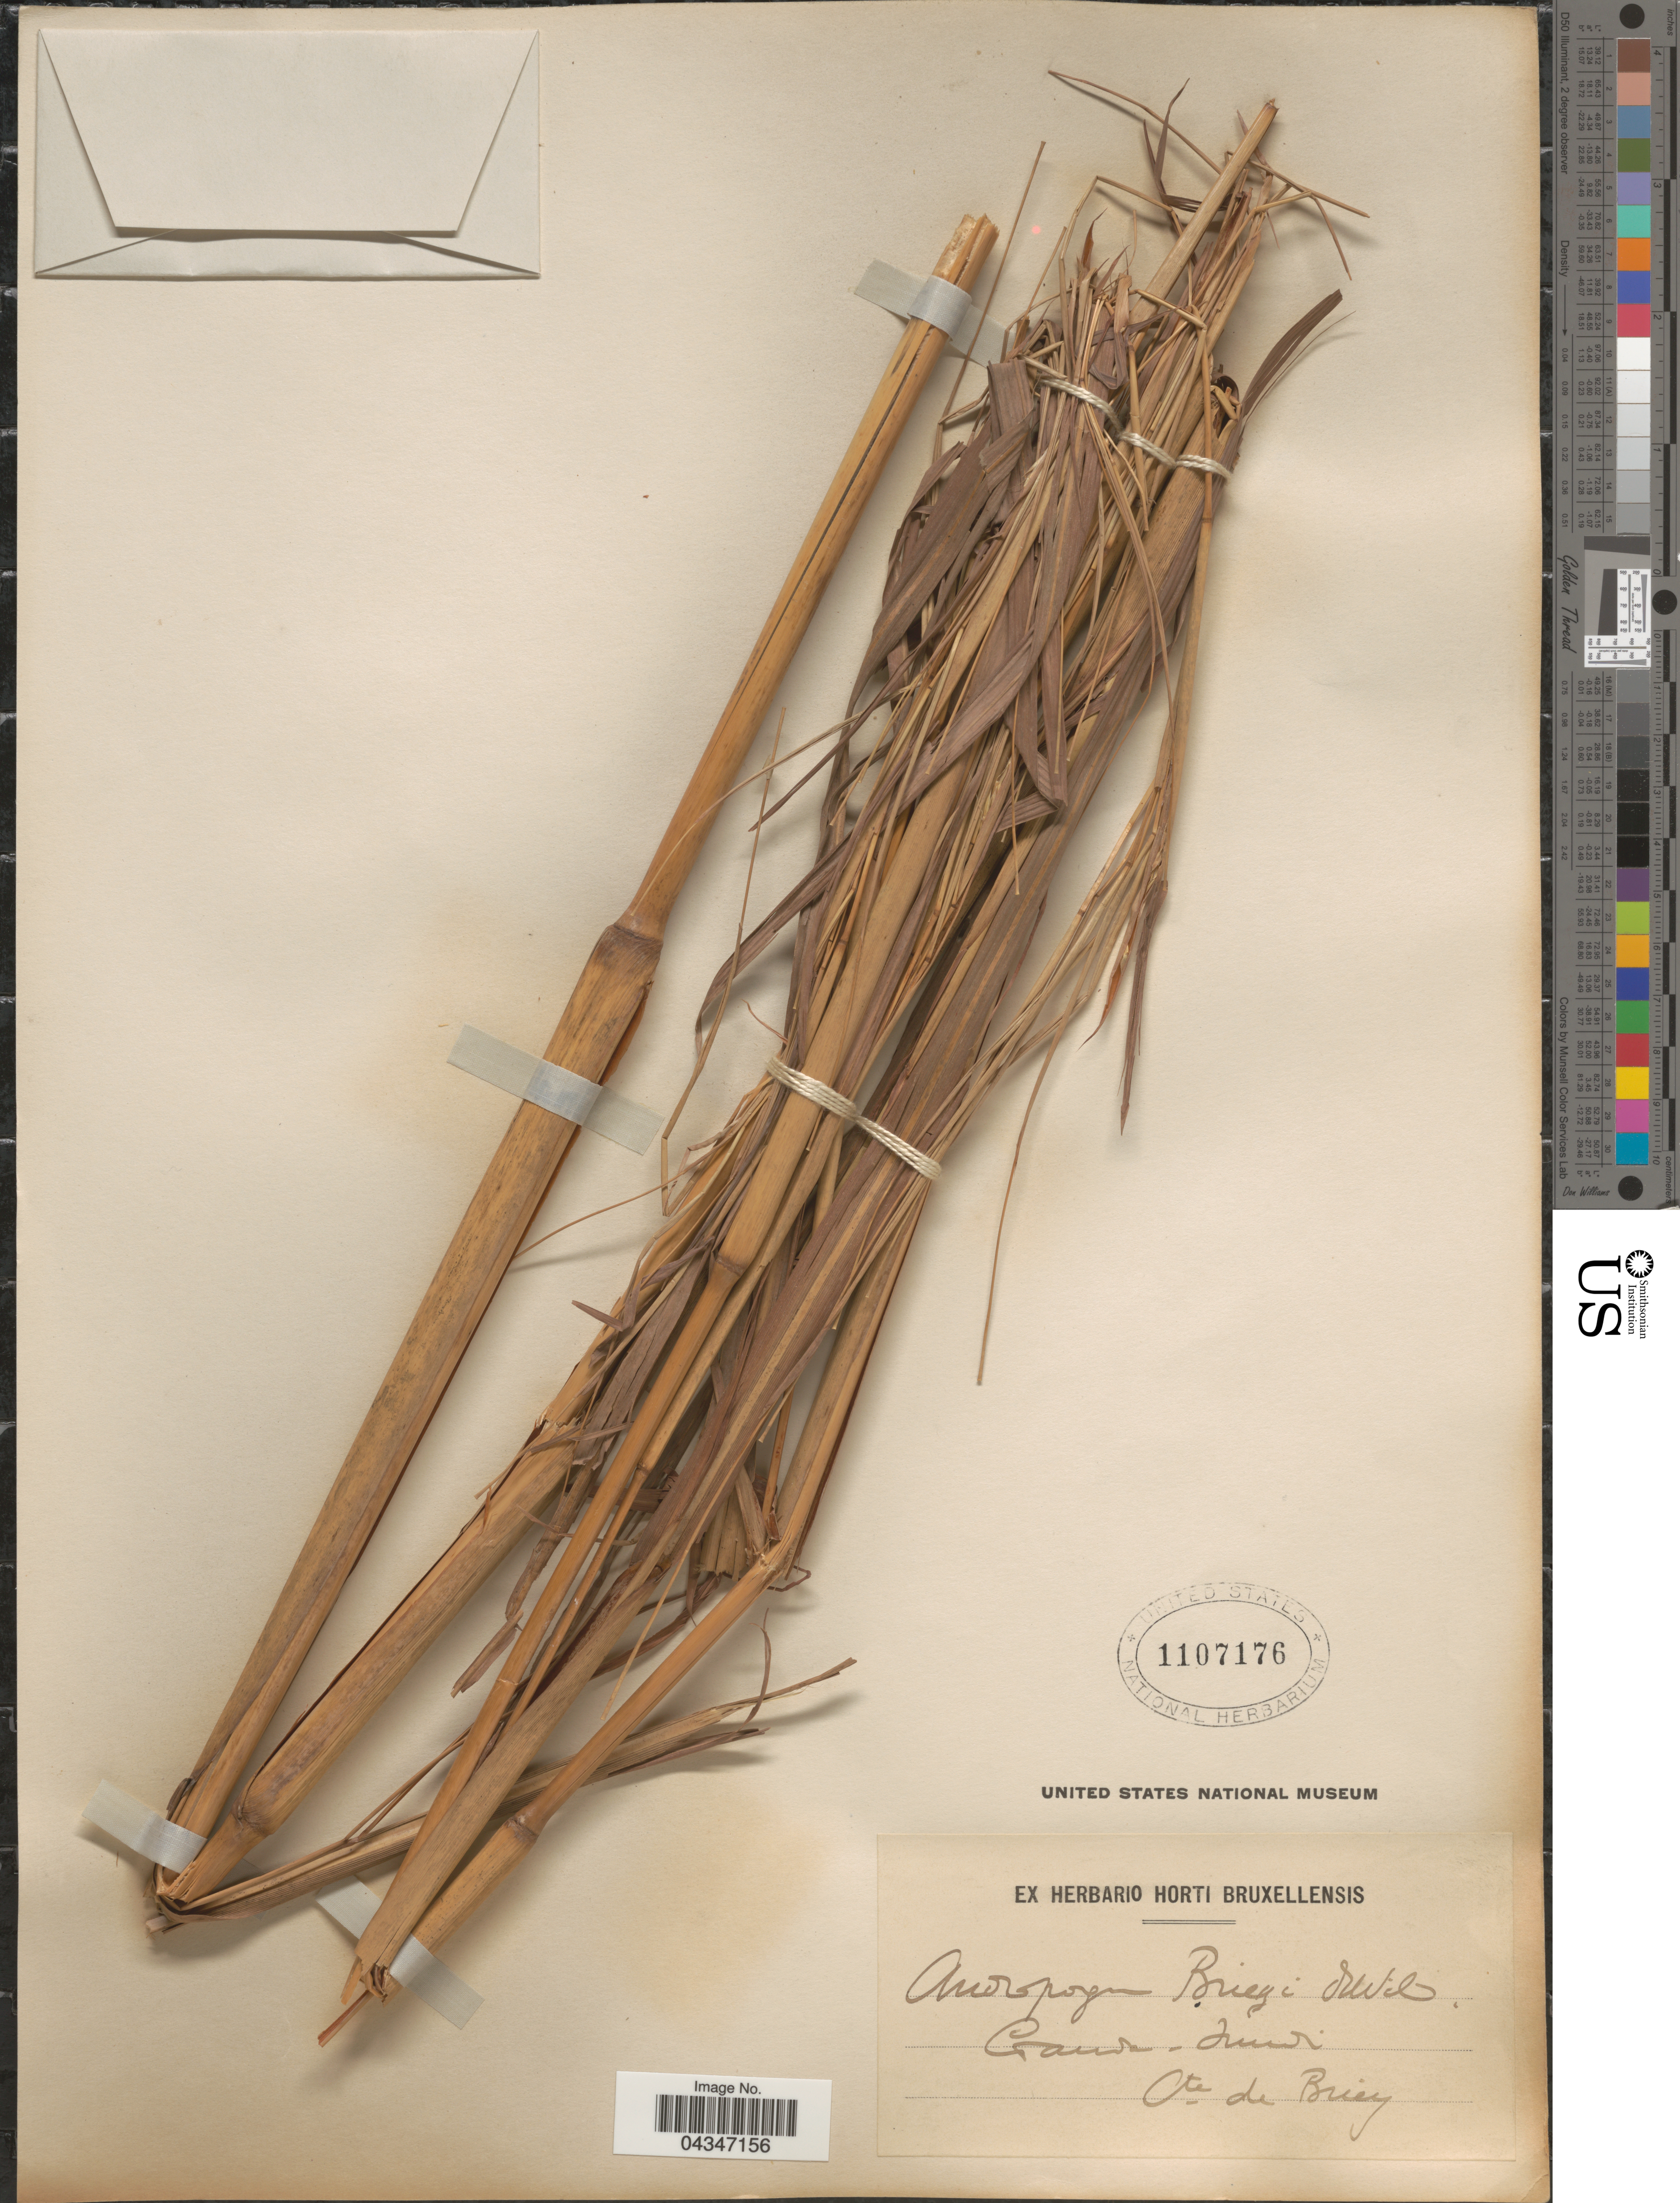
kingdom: Plantae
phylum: Tracheophyta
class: Liliopsida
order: Poales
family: Poaceae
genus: Andropogon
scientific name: Andropogon gayanus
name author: Kunth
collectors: J. Briey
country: Congo, Democratic Republic of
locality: Ganda-Sundi.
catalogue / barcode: US 1107176